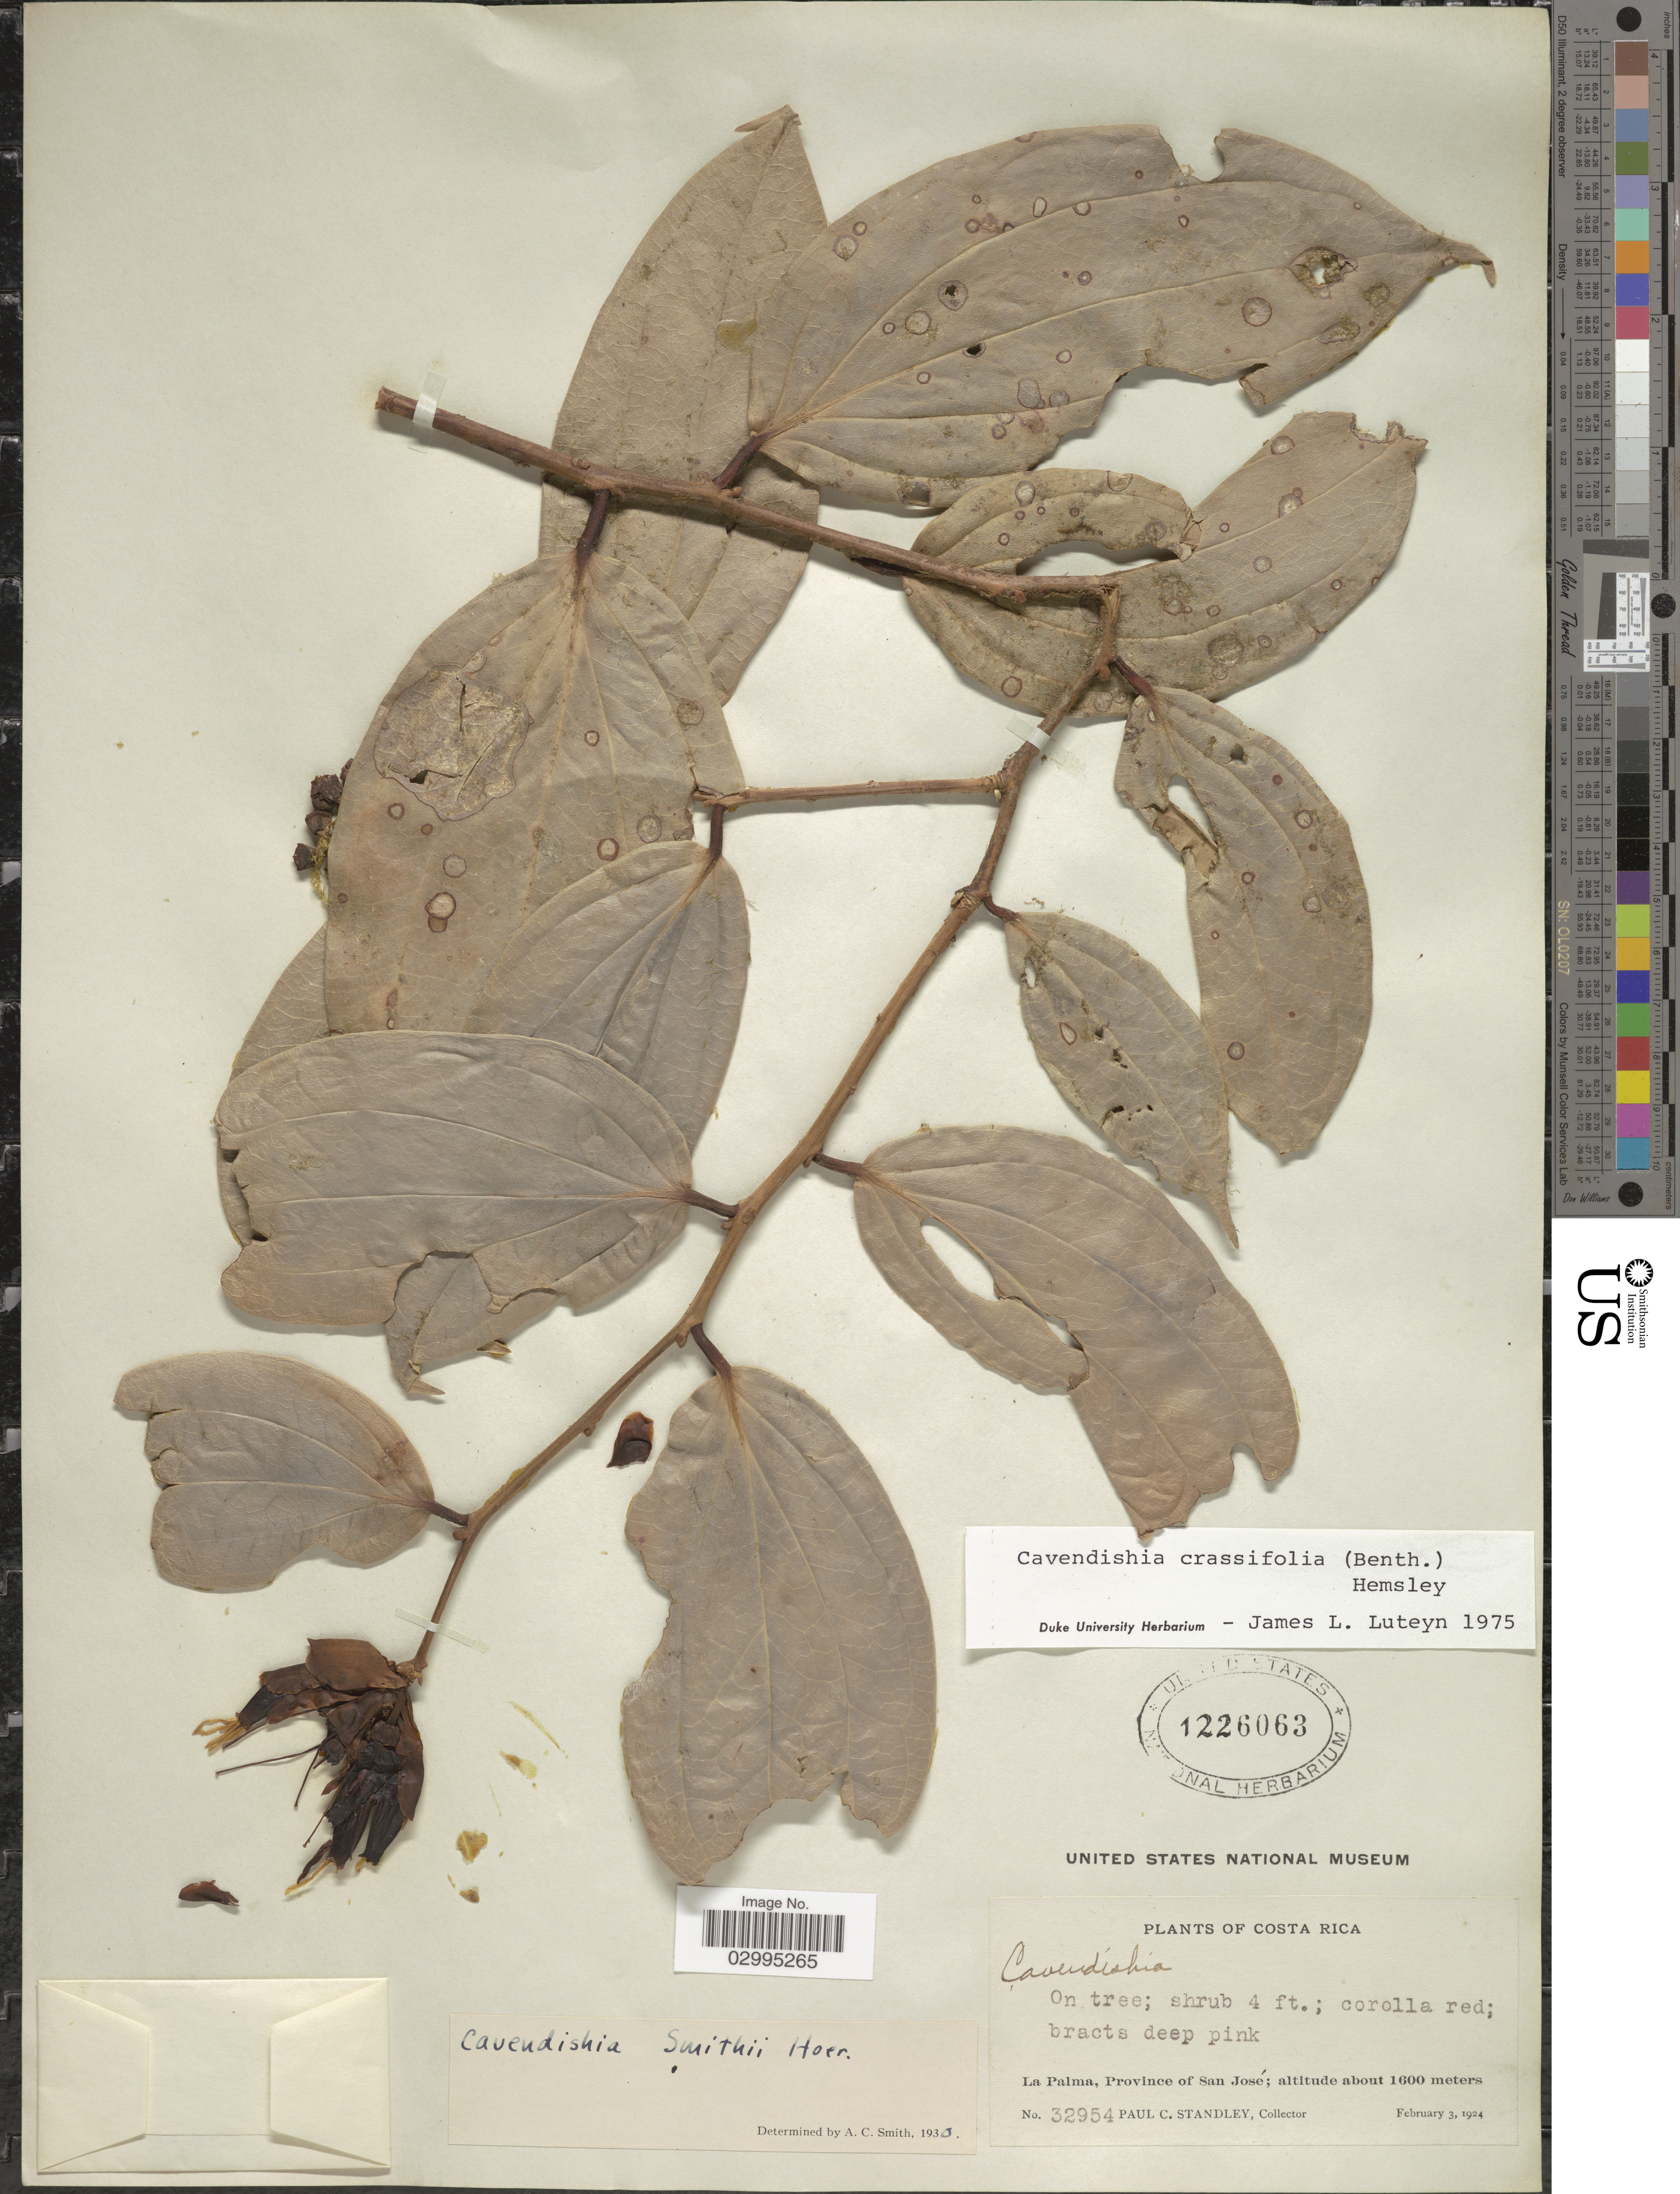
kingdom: Plantae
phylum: Tracheophyta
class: Magnoliopsida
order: Ericales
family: Ericaceae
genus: Cavendishia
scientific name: Cavendishia crassifolia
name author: (Benth.) Hemsl.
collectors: P. C. Standley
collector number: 32954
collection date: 1924-02-03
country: Costa Rica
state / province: San José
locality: La Palma.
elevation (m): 1600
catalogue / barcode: US 1226063